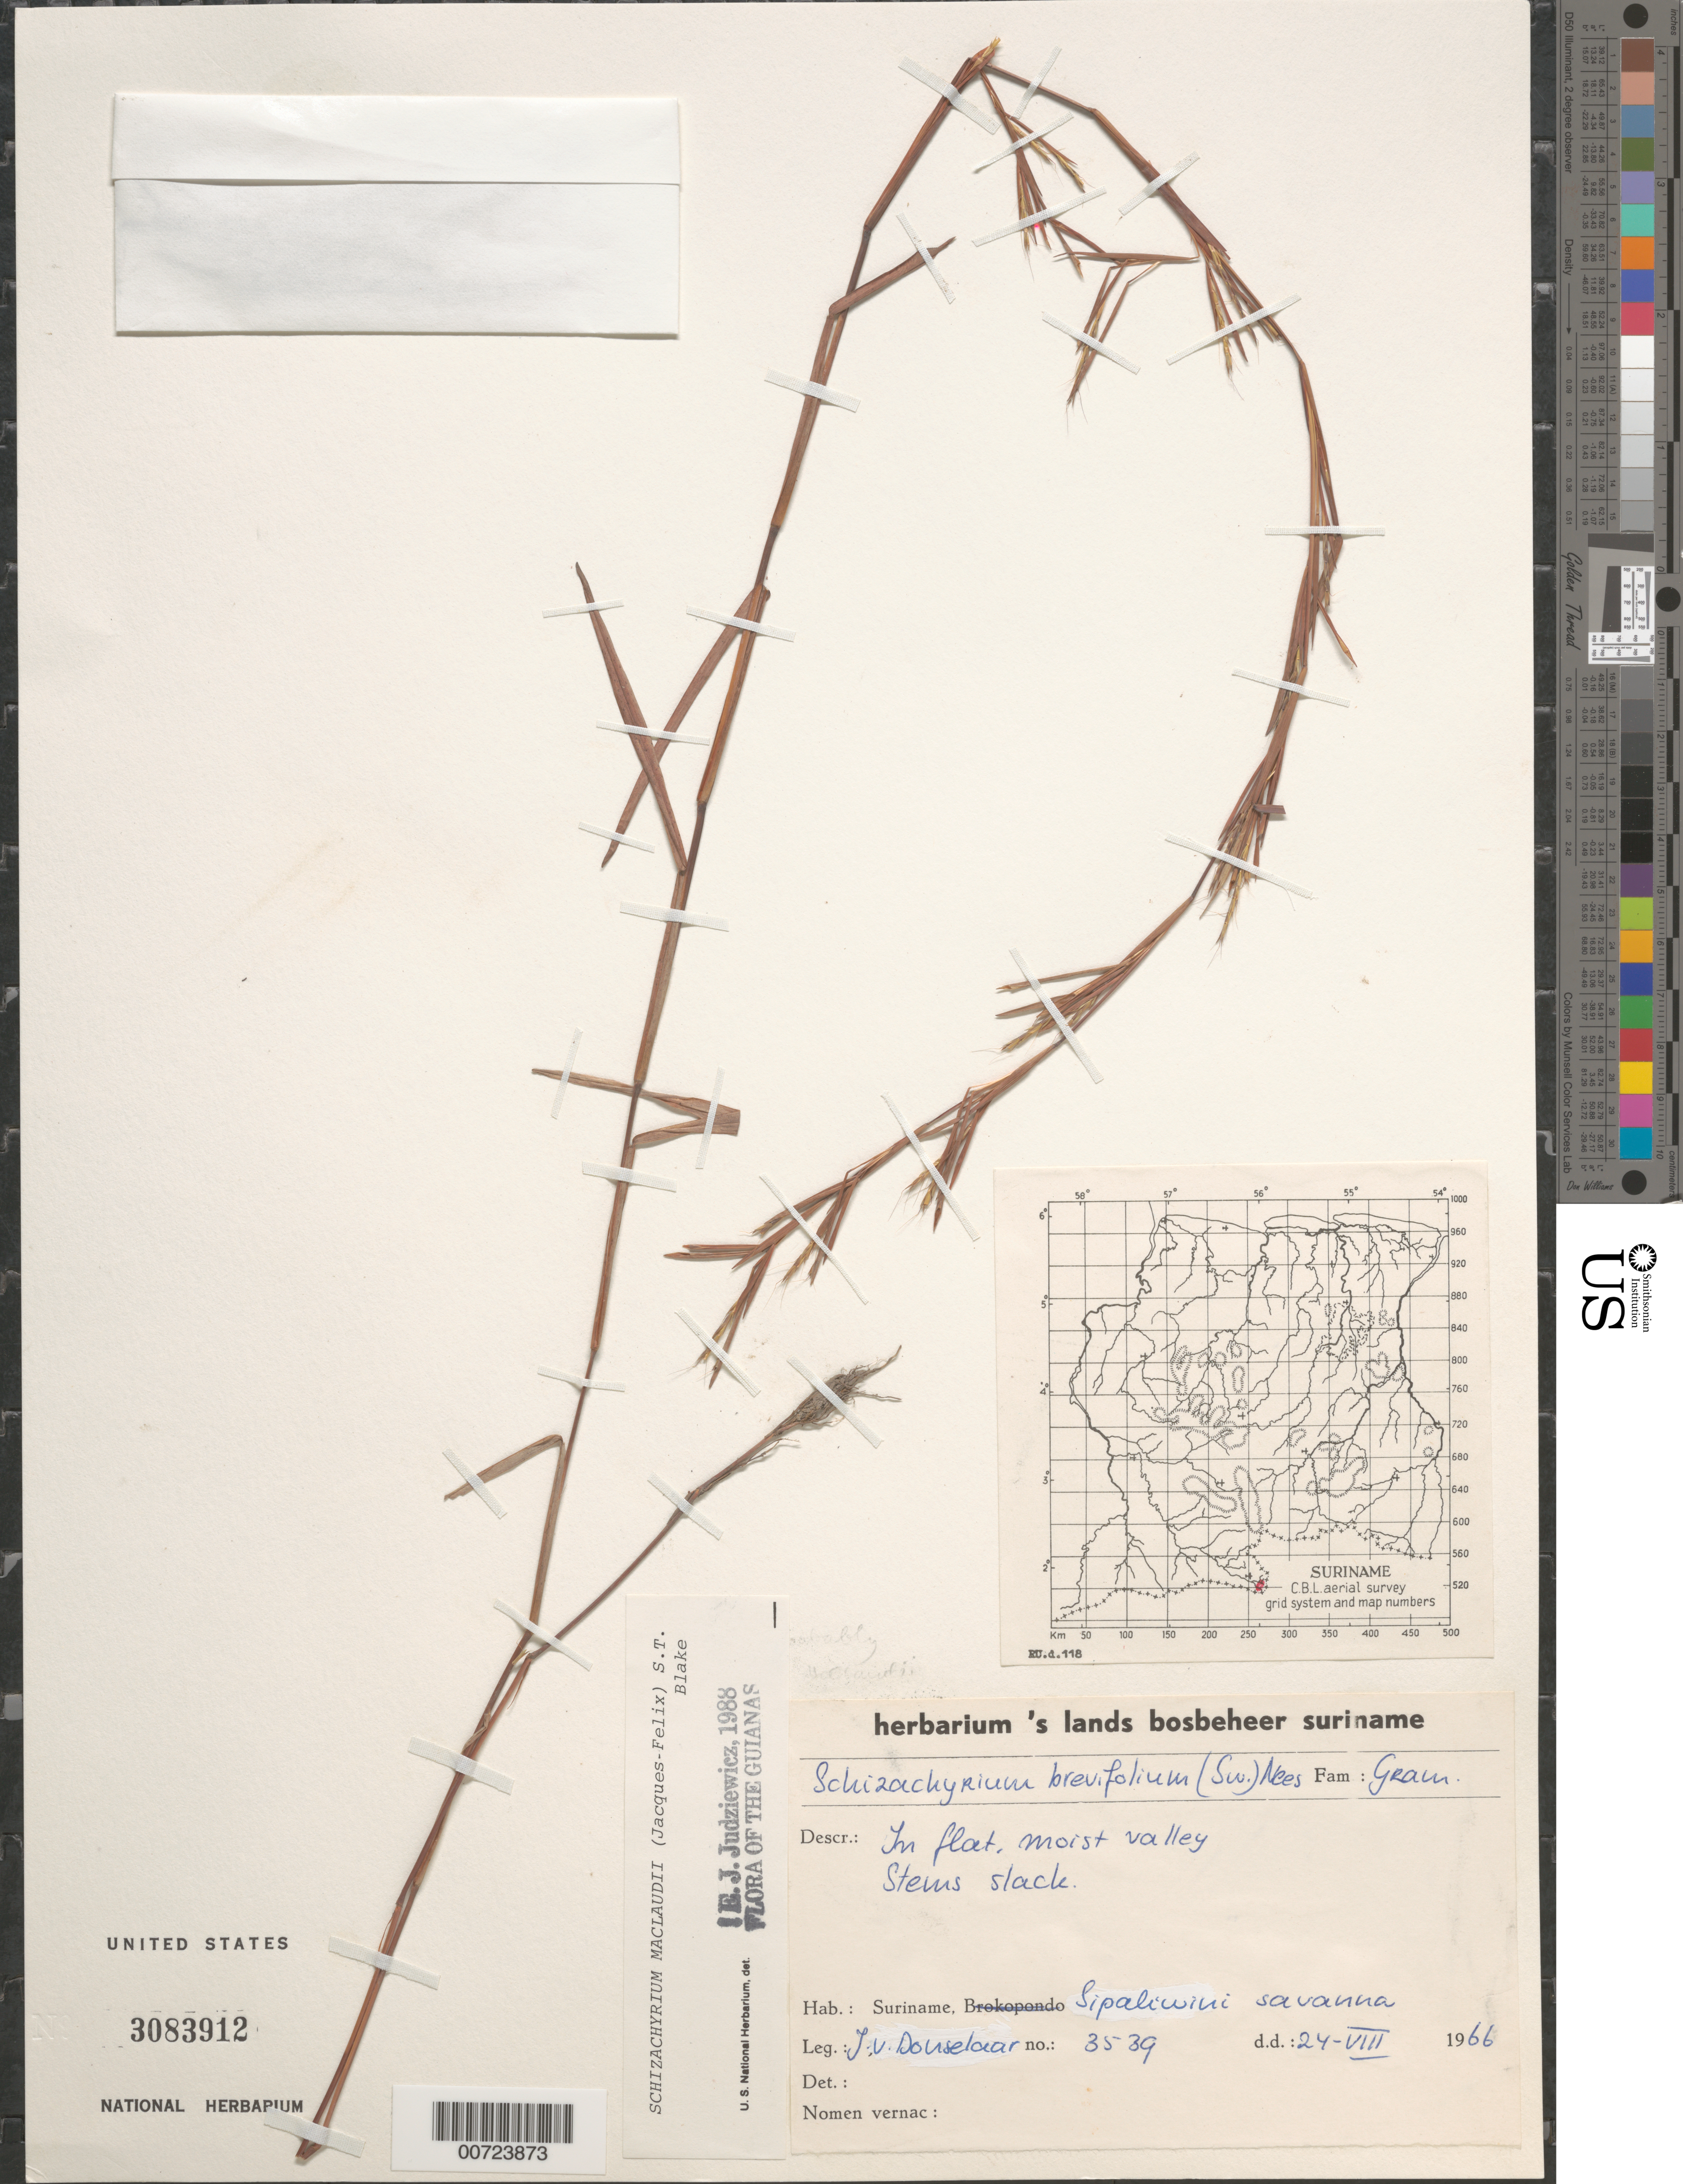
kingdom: Plantae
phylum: Tracheophyta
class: Liliopsida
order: Poales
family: Poaceae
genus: Schizachyrium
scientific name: Schizachyrium maclaudii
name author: S.T. Blake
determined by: Judziewicz, E. J.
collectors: J. Donselaar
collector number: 3539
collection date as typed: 24-Aug-66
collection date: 1966-08-24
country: Suriname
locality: Sipaliwini Savanna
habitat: Flat, moist valley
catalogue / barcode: US 3083912